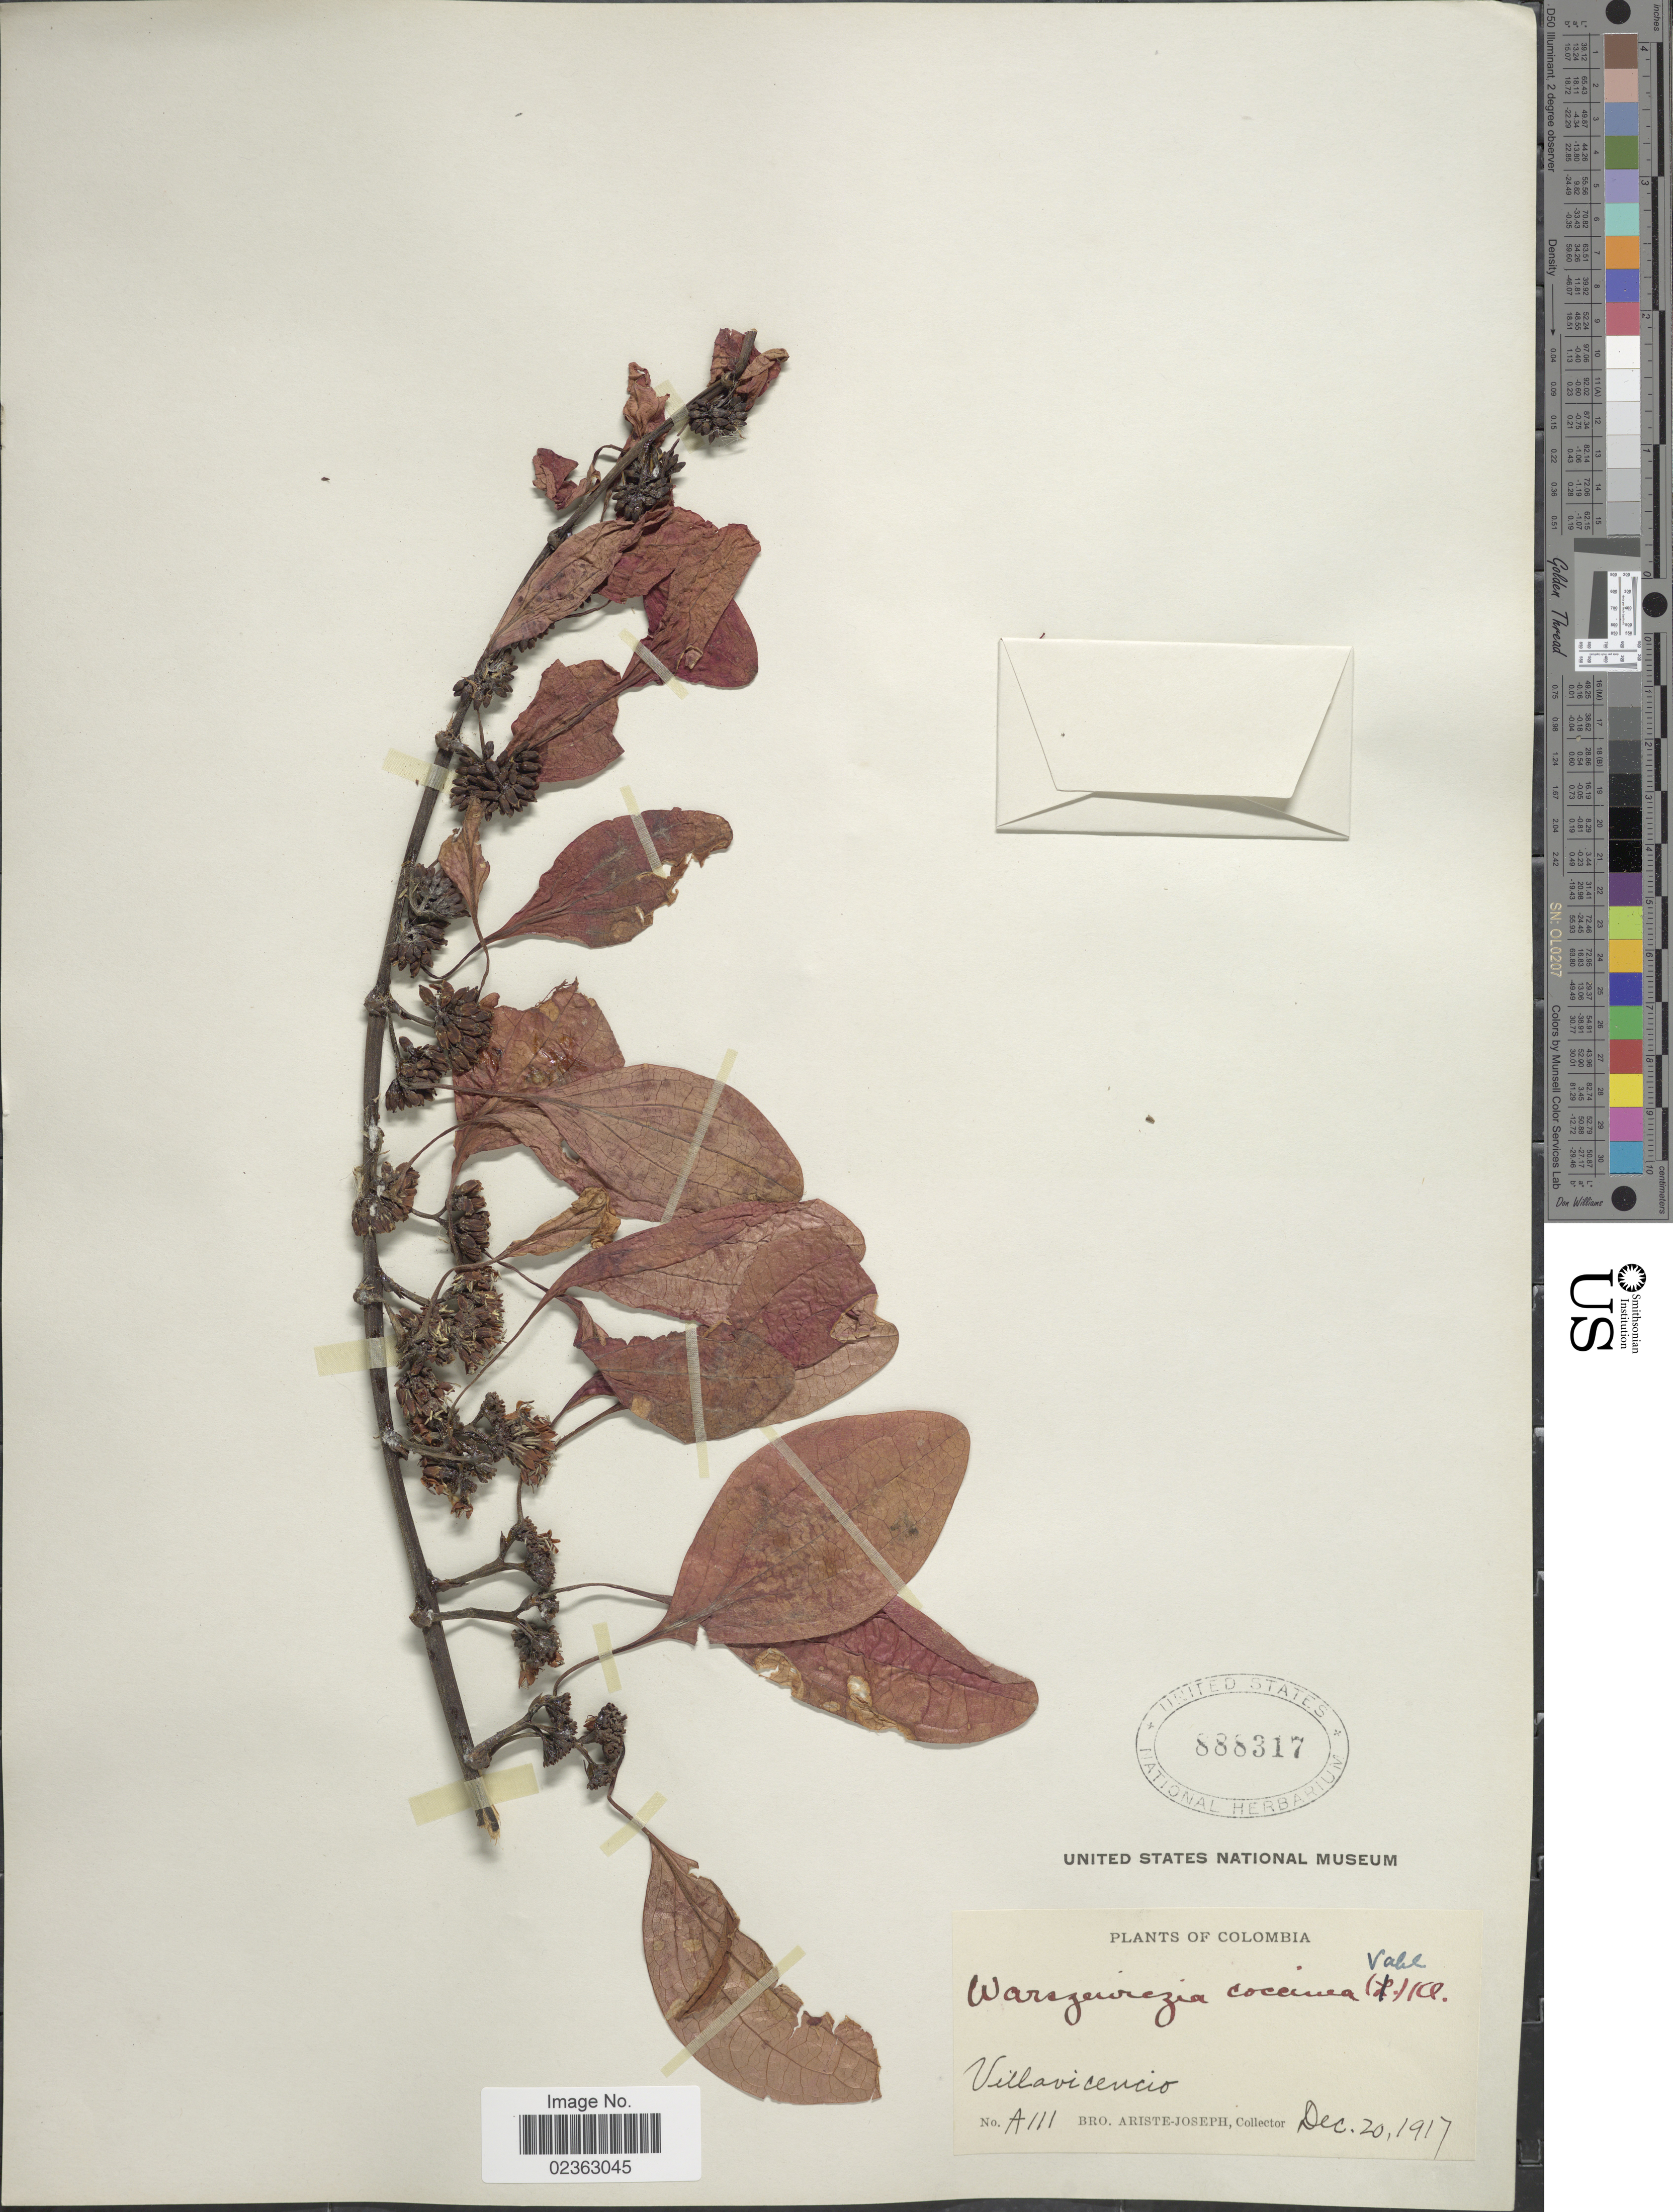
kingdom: Plantae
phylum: Tracheophyta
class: Magnoliopsida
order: Gentianales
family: Rubiaceae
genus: Warszewiczia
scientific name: Warszewiczia coccinea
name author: (Vahl) Klotzsch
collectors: Bro. Ariste-Joseph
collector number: A111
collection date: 1917-12-20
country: Colombia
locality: Villavicencio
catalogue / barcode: US 888317